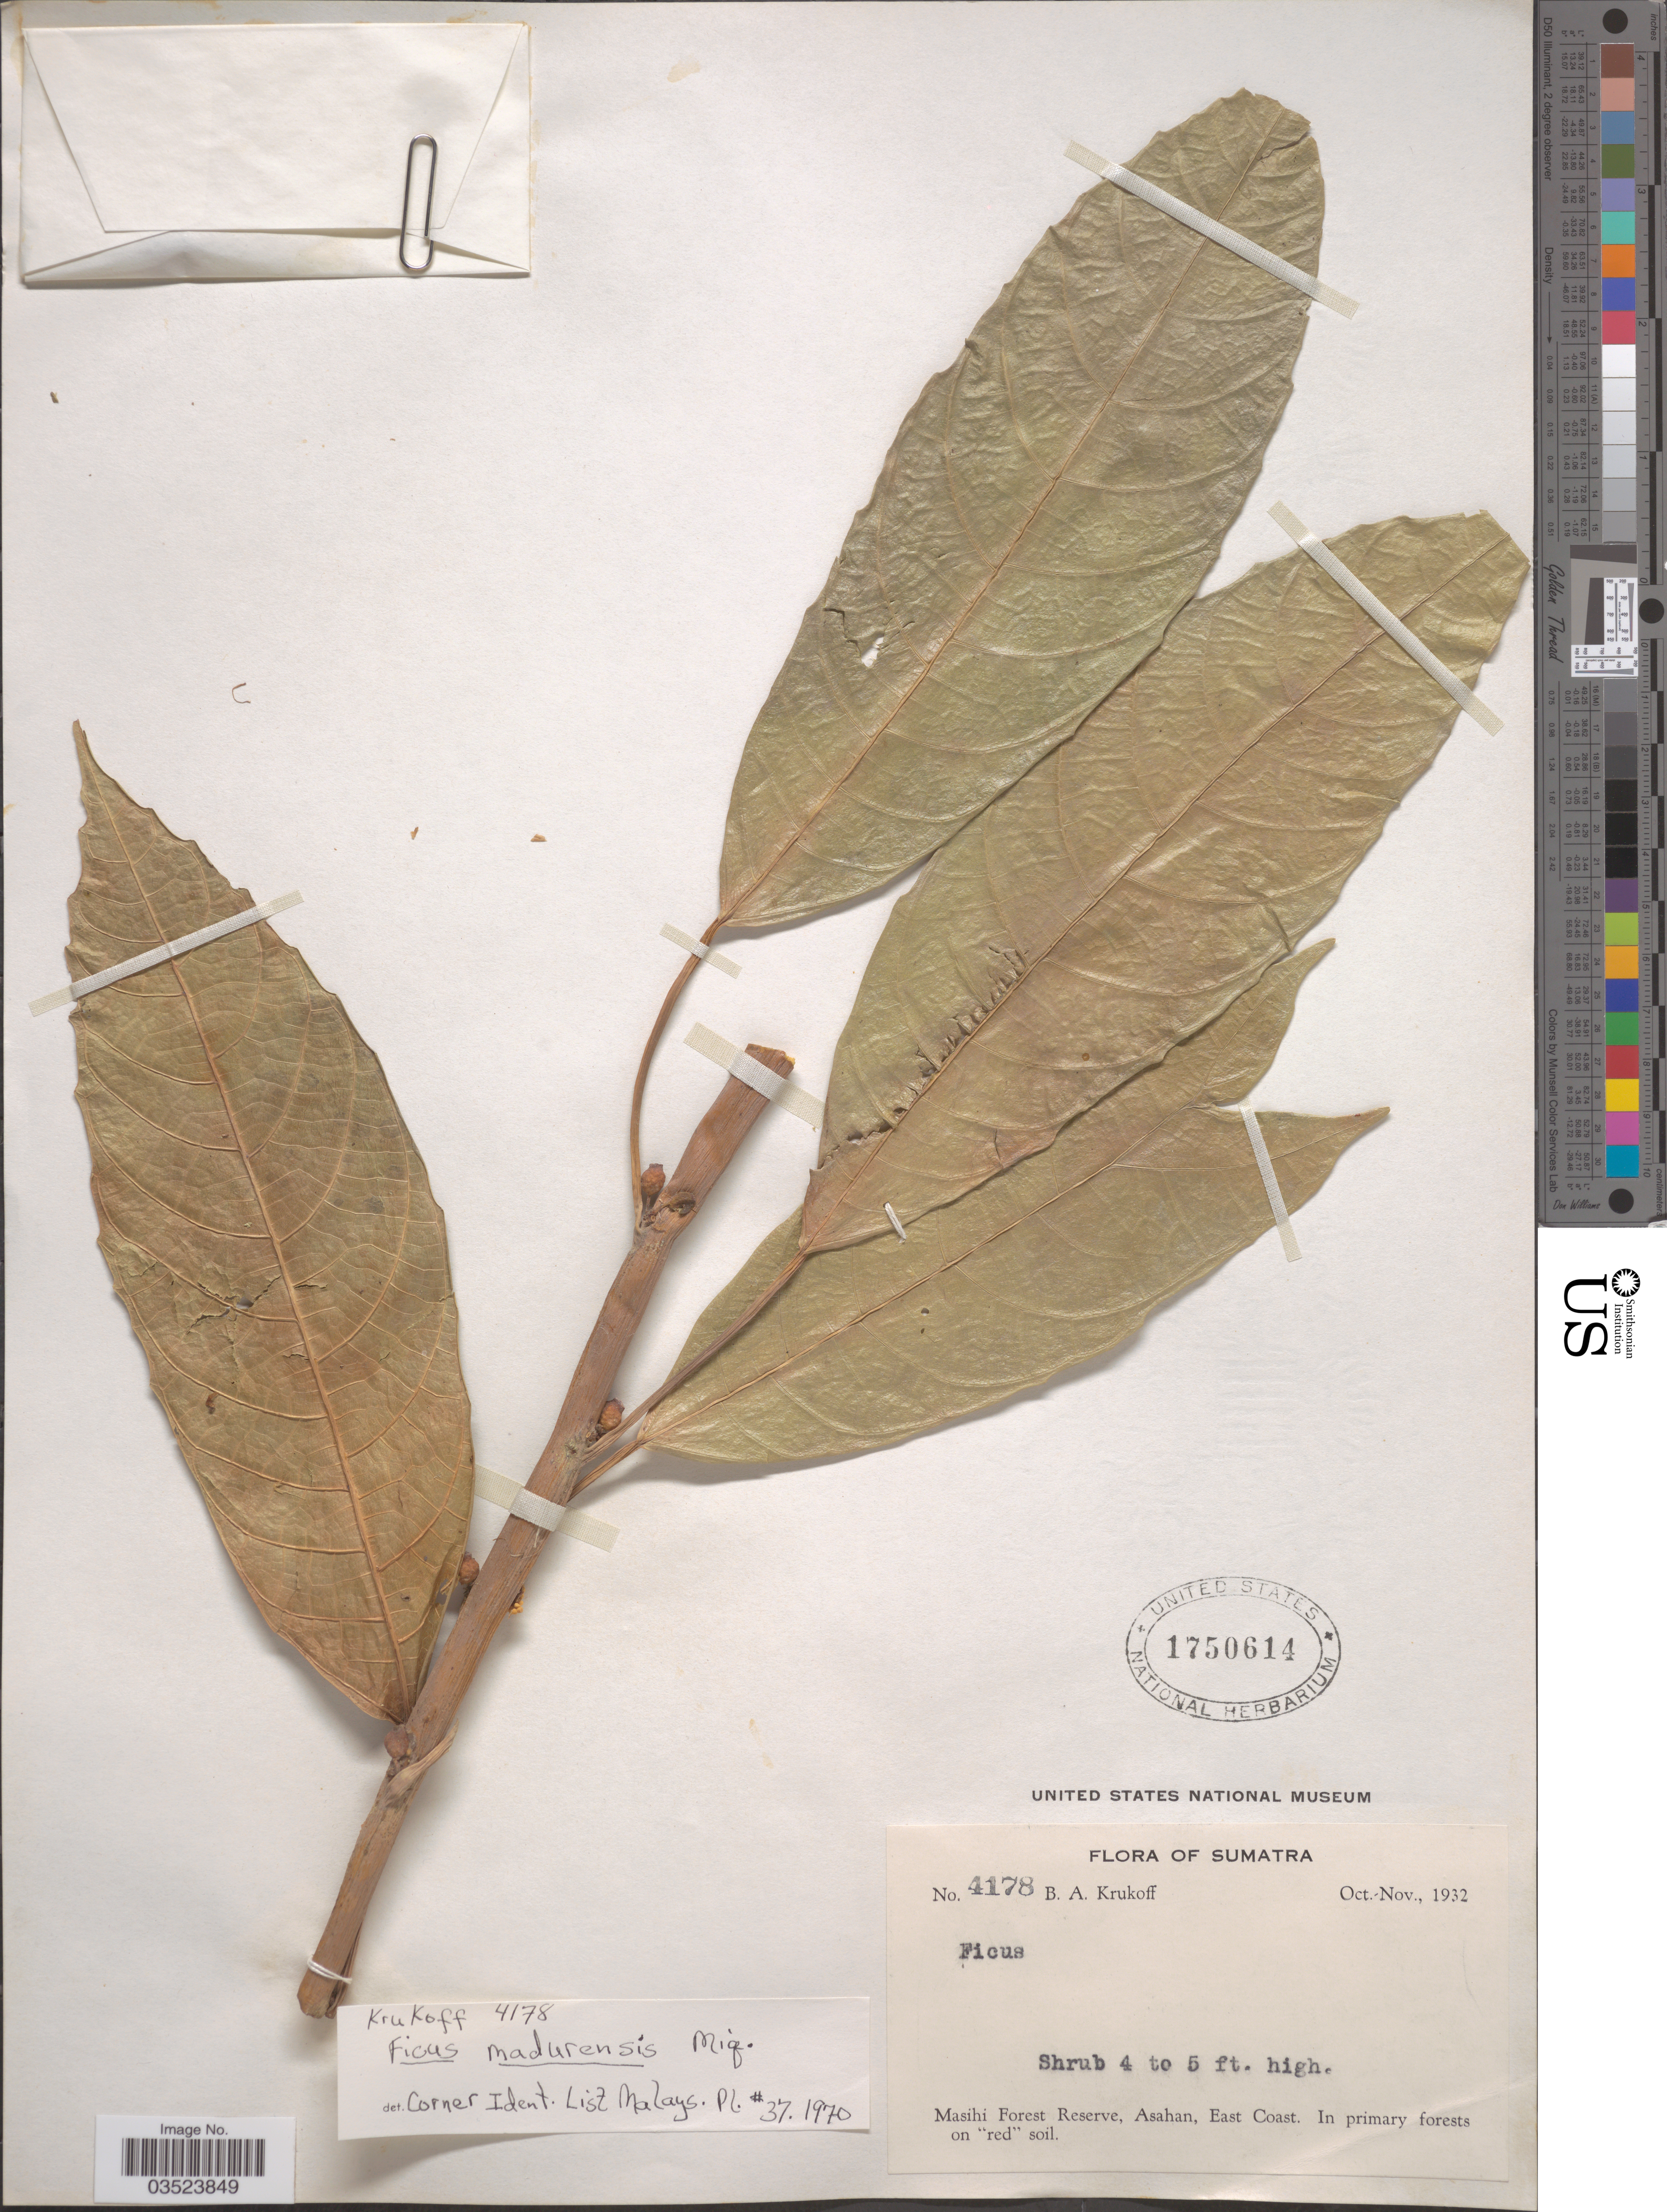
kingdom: Plantae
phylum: Tracheophyta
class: Magnoliopsida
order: Rosales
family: Moraceae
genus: Ficus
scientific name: Ficus madurensis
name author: Miq.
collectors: B. A. Krukoff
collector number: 4178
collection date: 1932-10/1932-11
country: Indonesia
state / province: Sumatra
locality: Masihi Forest Reserve, Asahan, East Coast.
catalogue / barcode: US 1750614